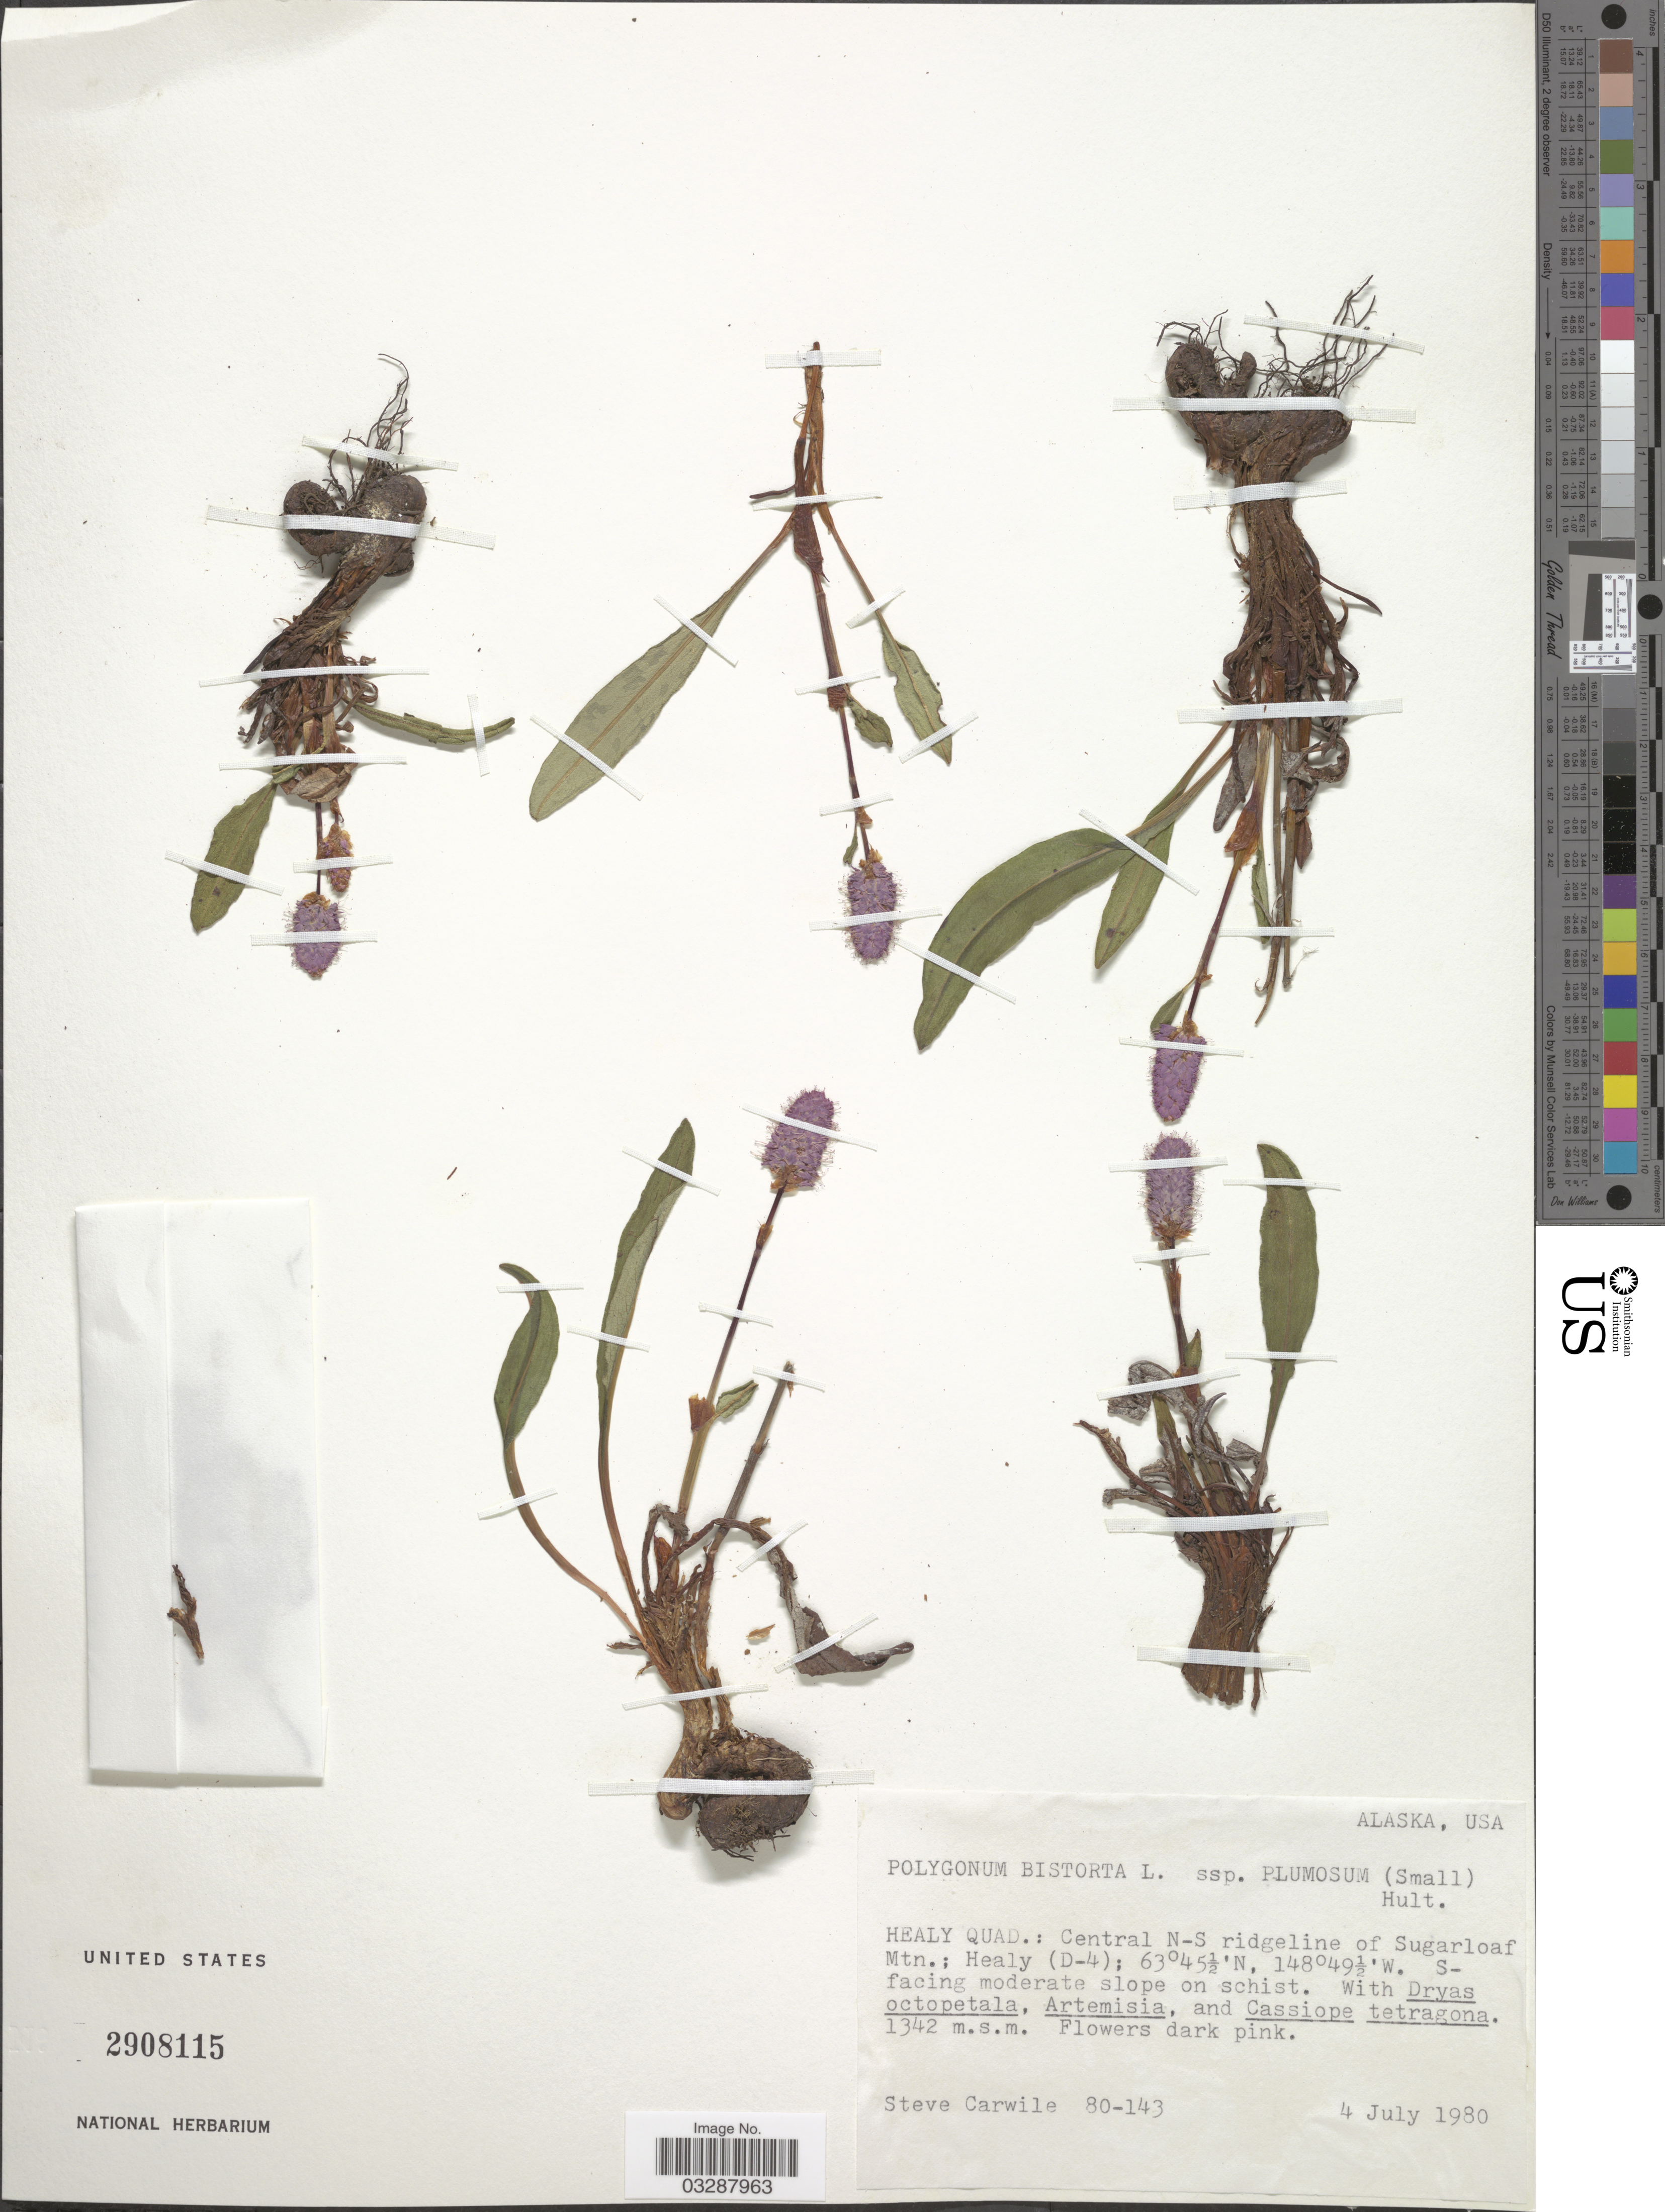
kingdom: Plantae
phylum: Tracheophyta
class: Magnoliopsida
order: Caryophyllales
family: Polygonaceae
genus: Bistorta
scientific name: Bistorta plumosa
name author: (Small) Greene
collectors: S. Carwile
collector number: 80-143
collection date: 1980-07-04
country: United States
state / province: Alaska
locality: Healy Quad.: Central N-S ridgeline of Sugarloaf Mtn.; Healy (D-4).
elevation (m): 1342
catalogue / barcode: US 2908115